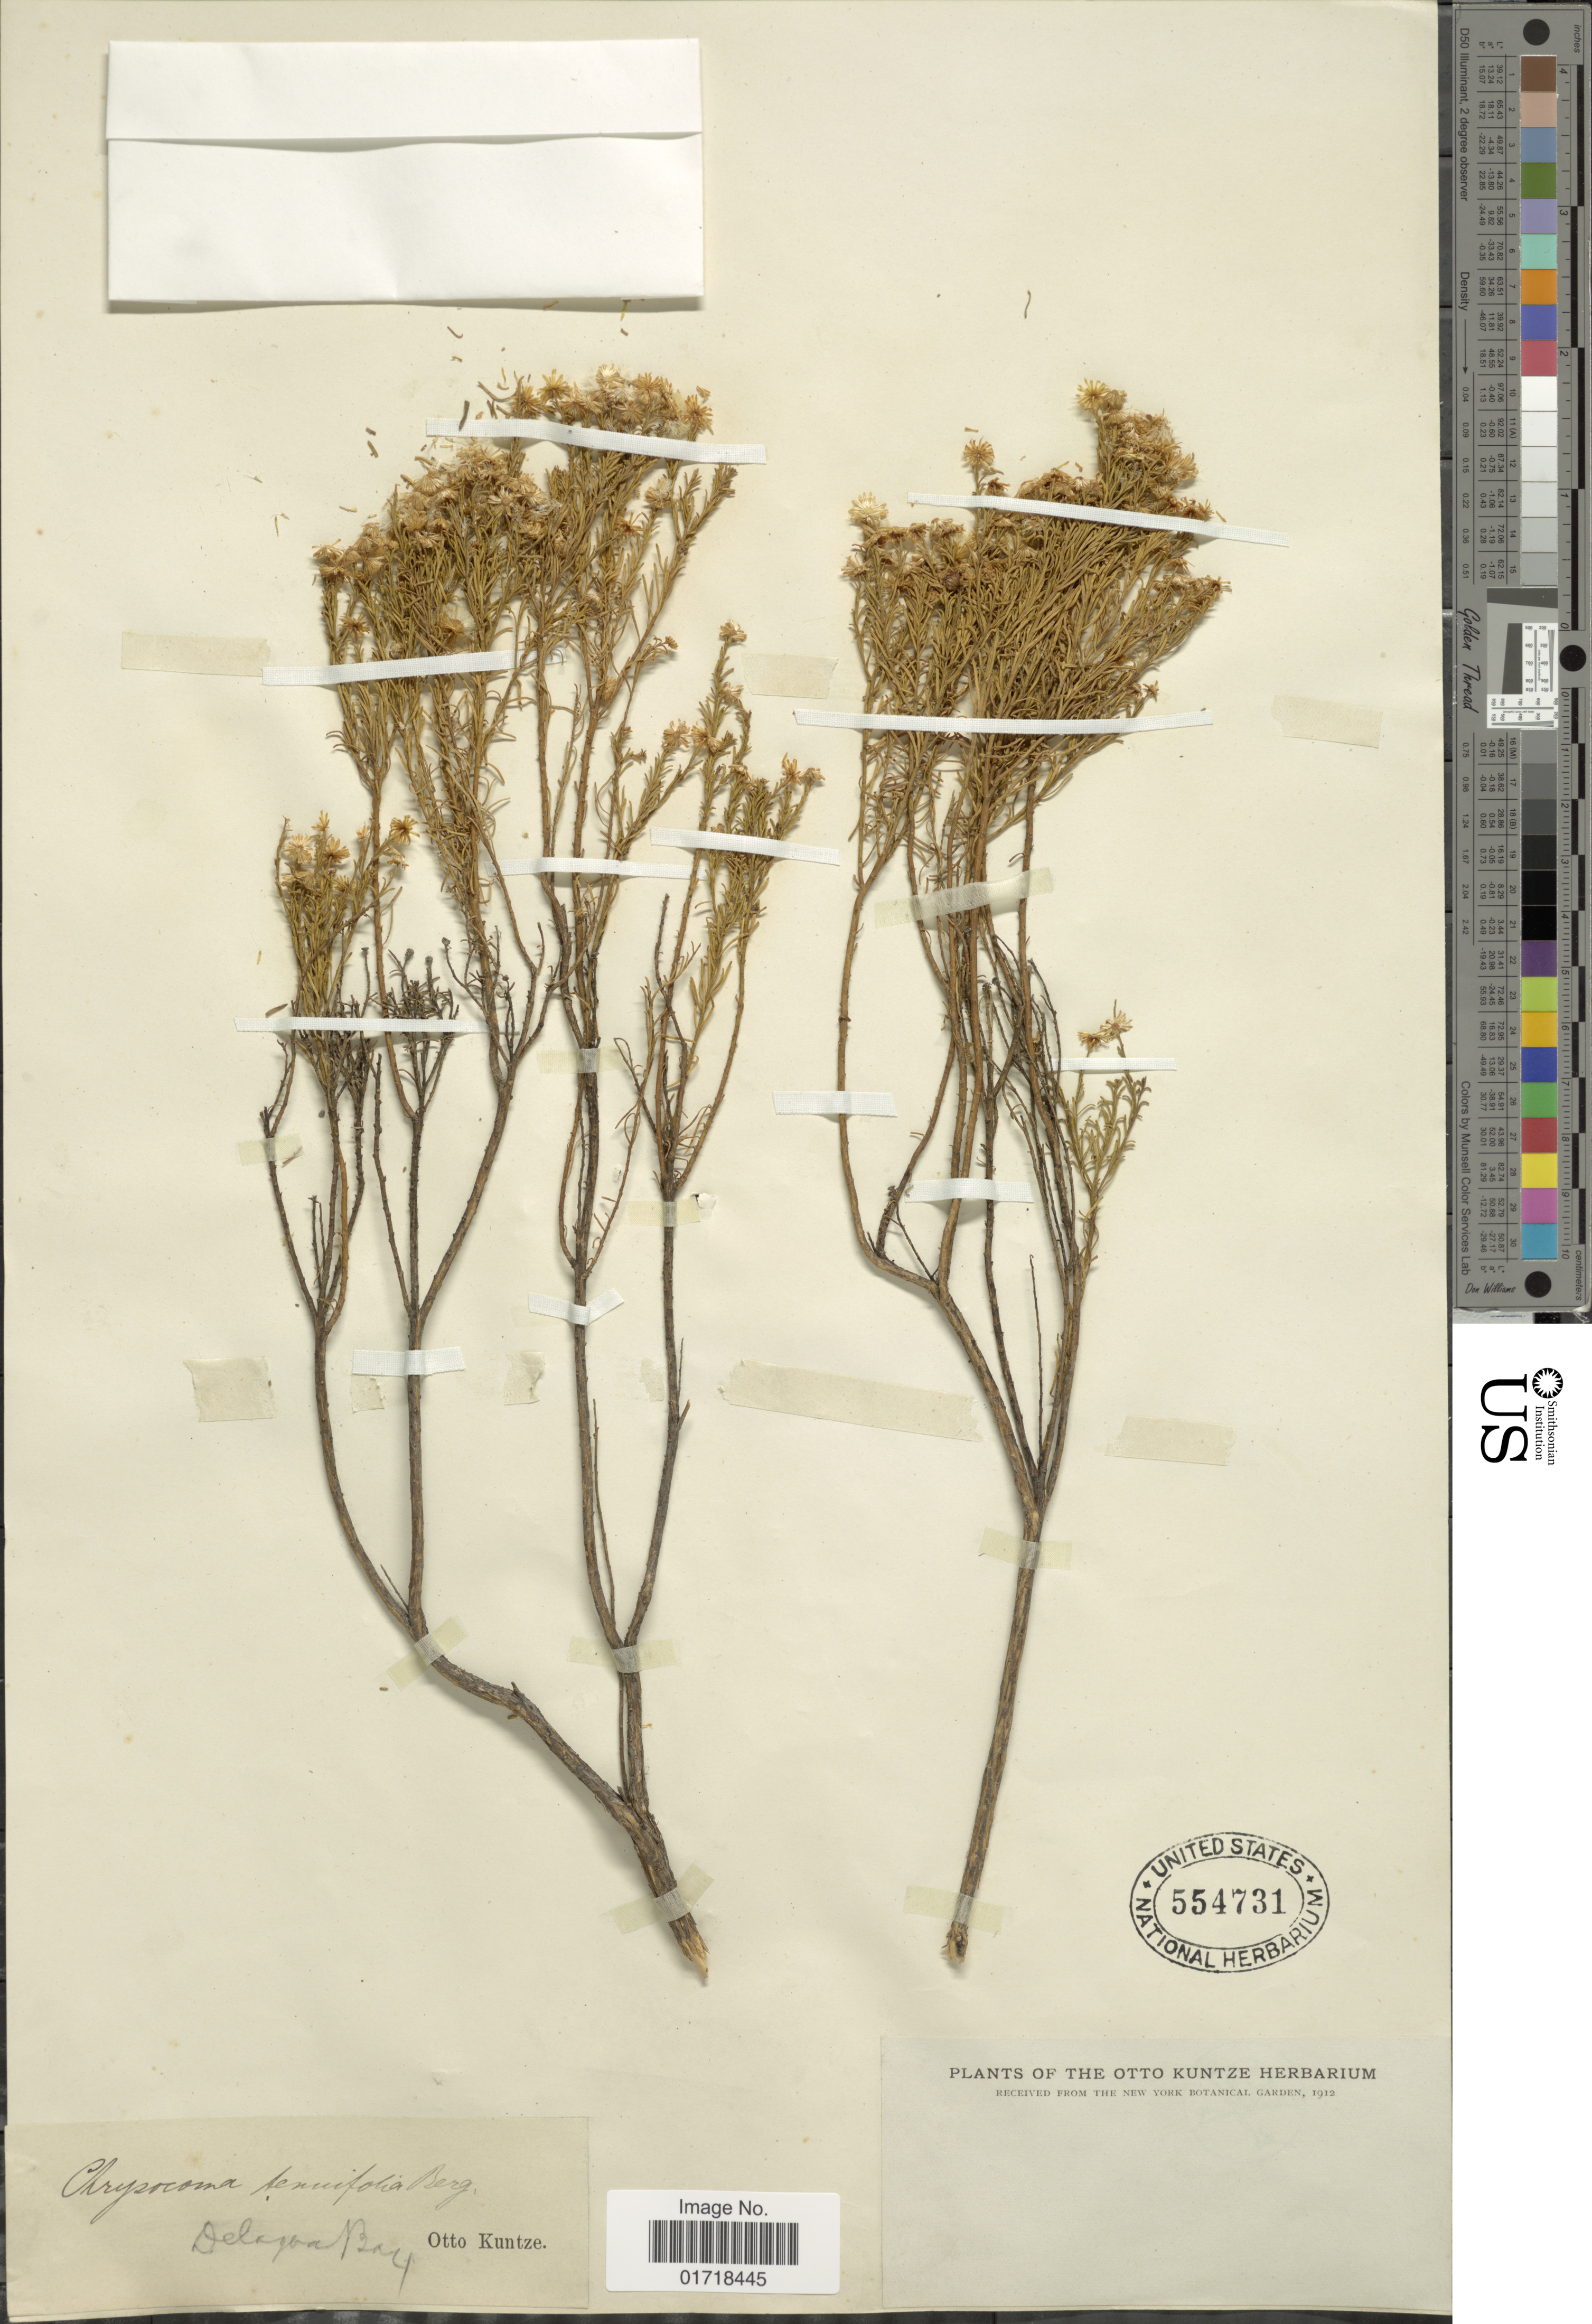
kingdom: Plantae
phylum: Tracheophyta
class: Magnoliopsida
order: Asterales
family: Asteraceae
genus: Chrysocoma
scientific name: Chrysocoma tenuifolia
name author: P.J. Bergius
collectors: C.E.O. Kuntze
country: Mozambique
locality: Delagoa Bay.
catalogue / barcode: US 554731